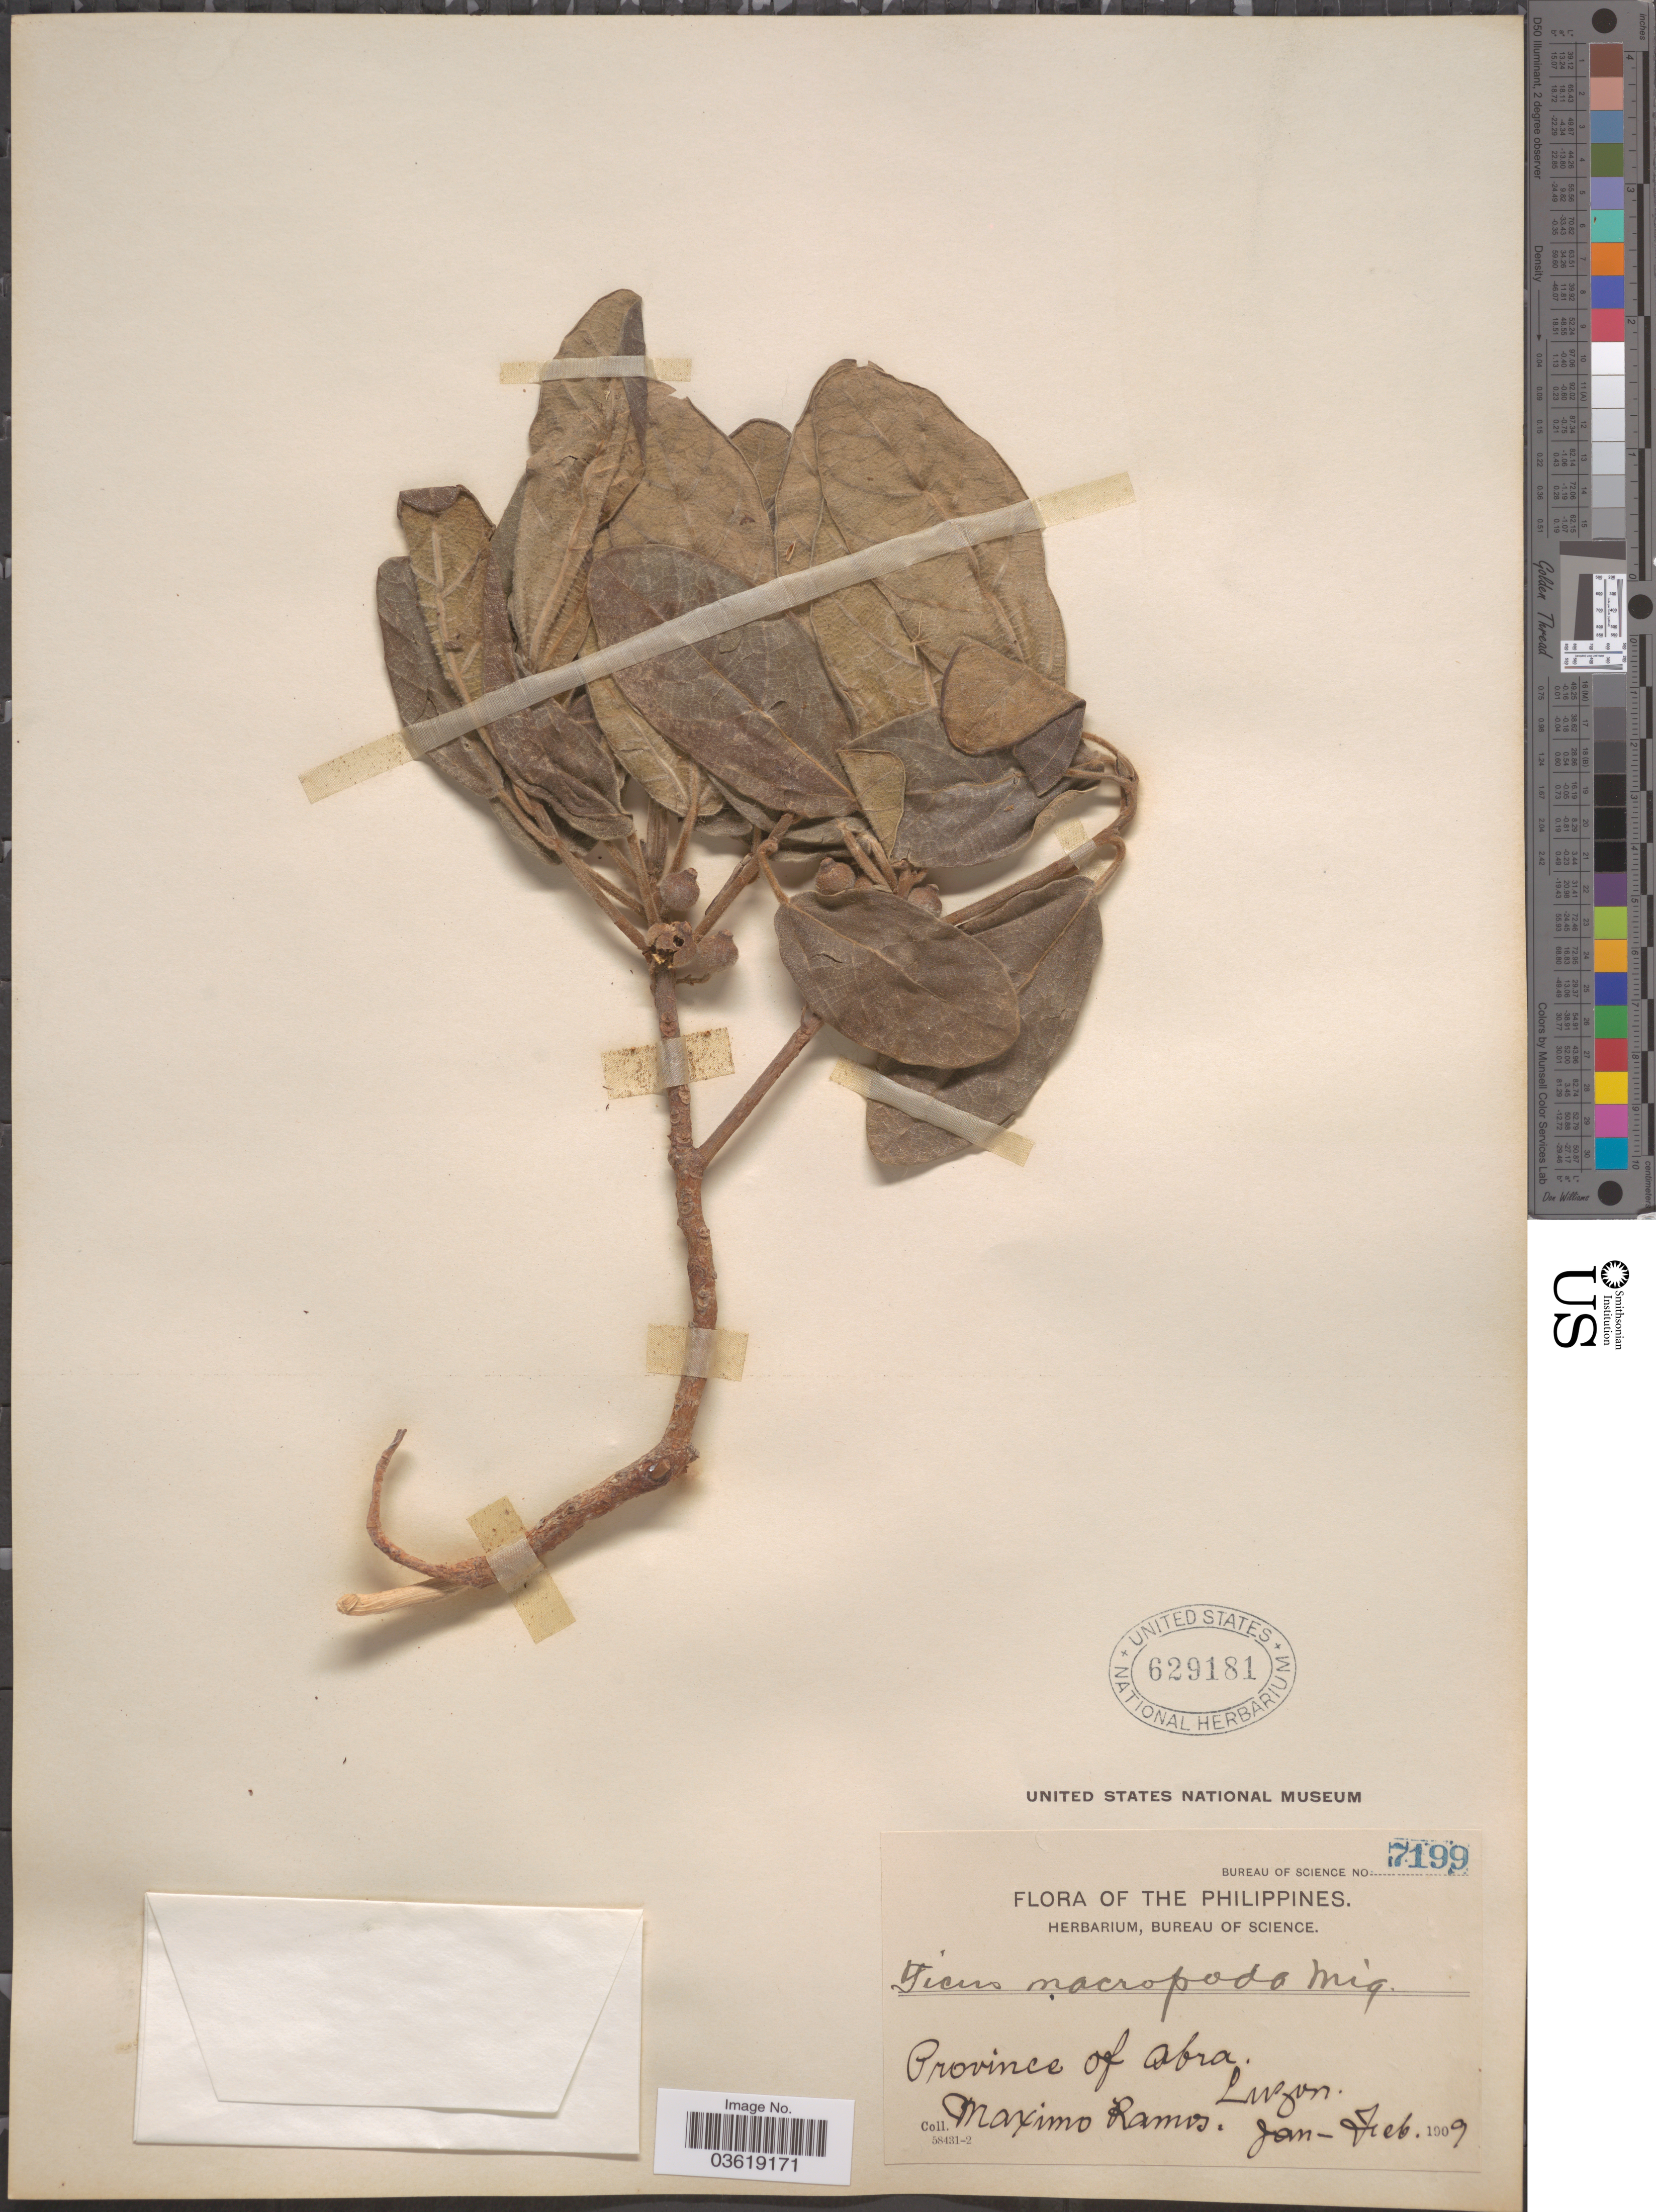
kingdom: Plantae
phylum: Tracheophyta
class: Magnoliopsida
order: Rosales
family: Moraceae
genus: Ficus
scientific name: Ficus macropoda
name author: Miq.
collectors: M. Ramos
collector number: Bureau of Science 7199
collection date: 1909-01/1909-02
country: Philippines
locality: Province of Abra, Luzon.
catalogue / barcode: US 629181